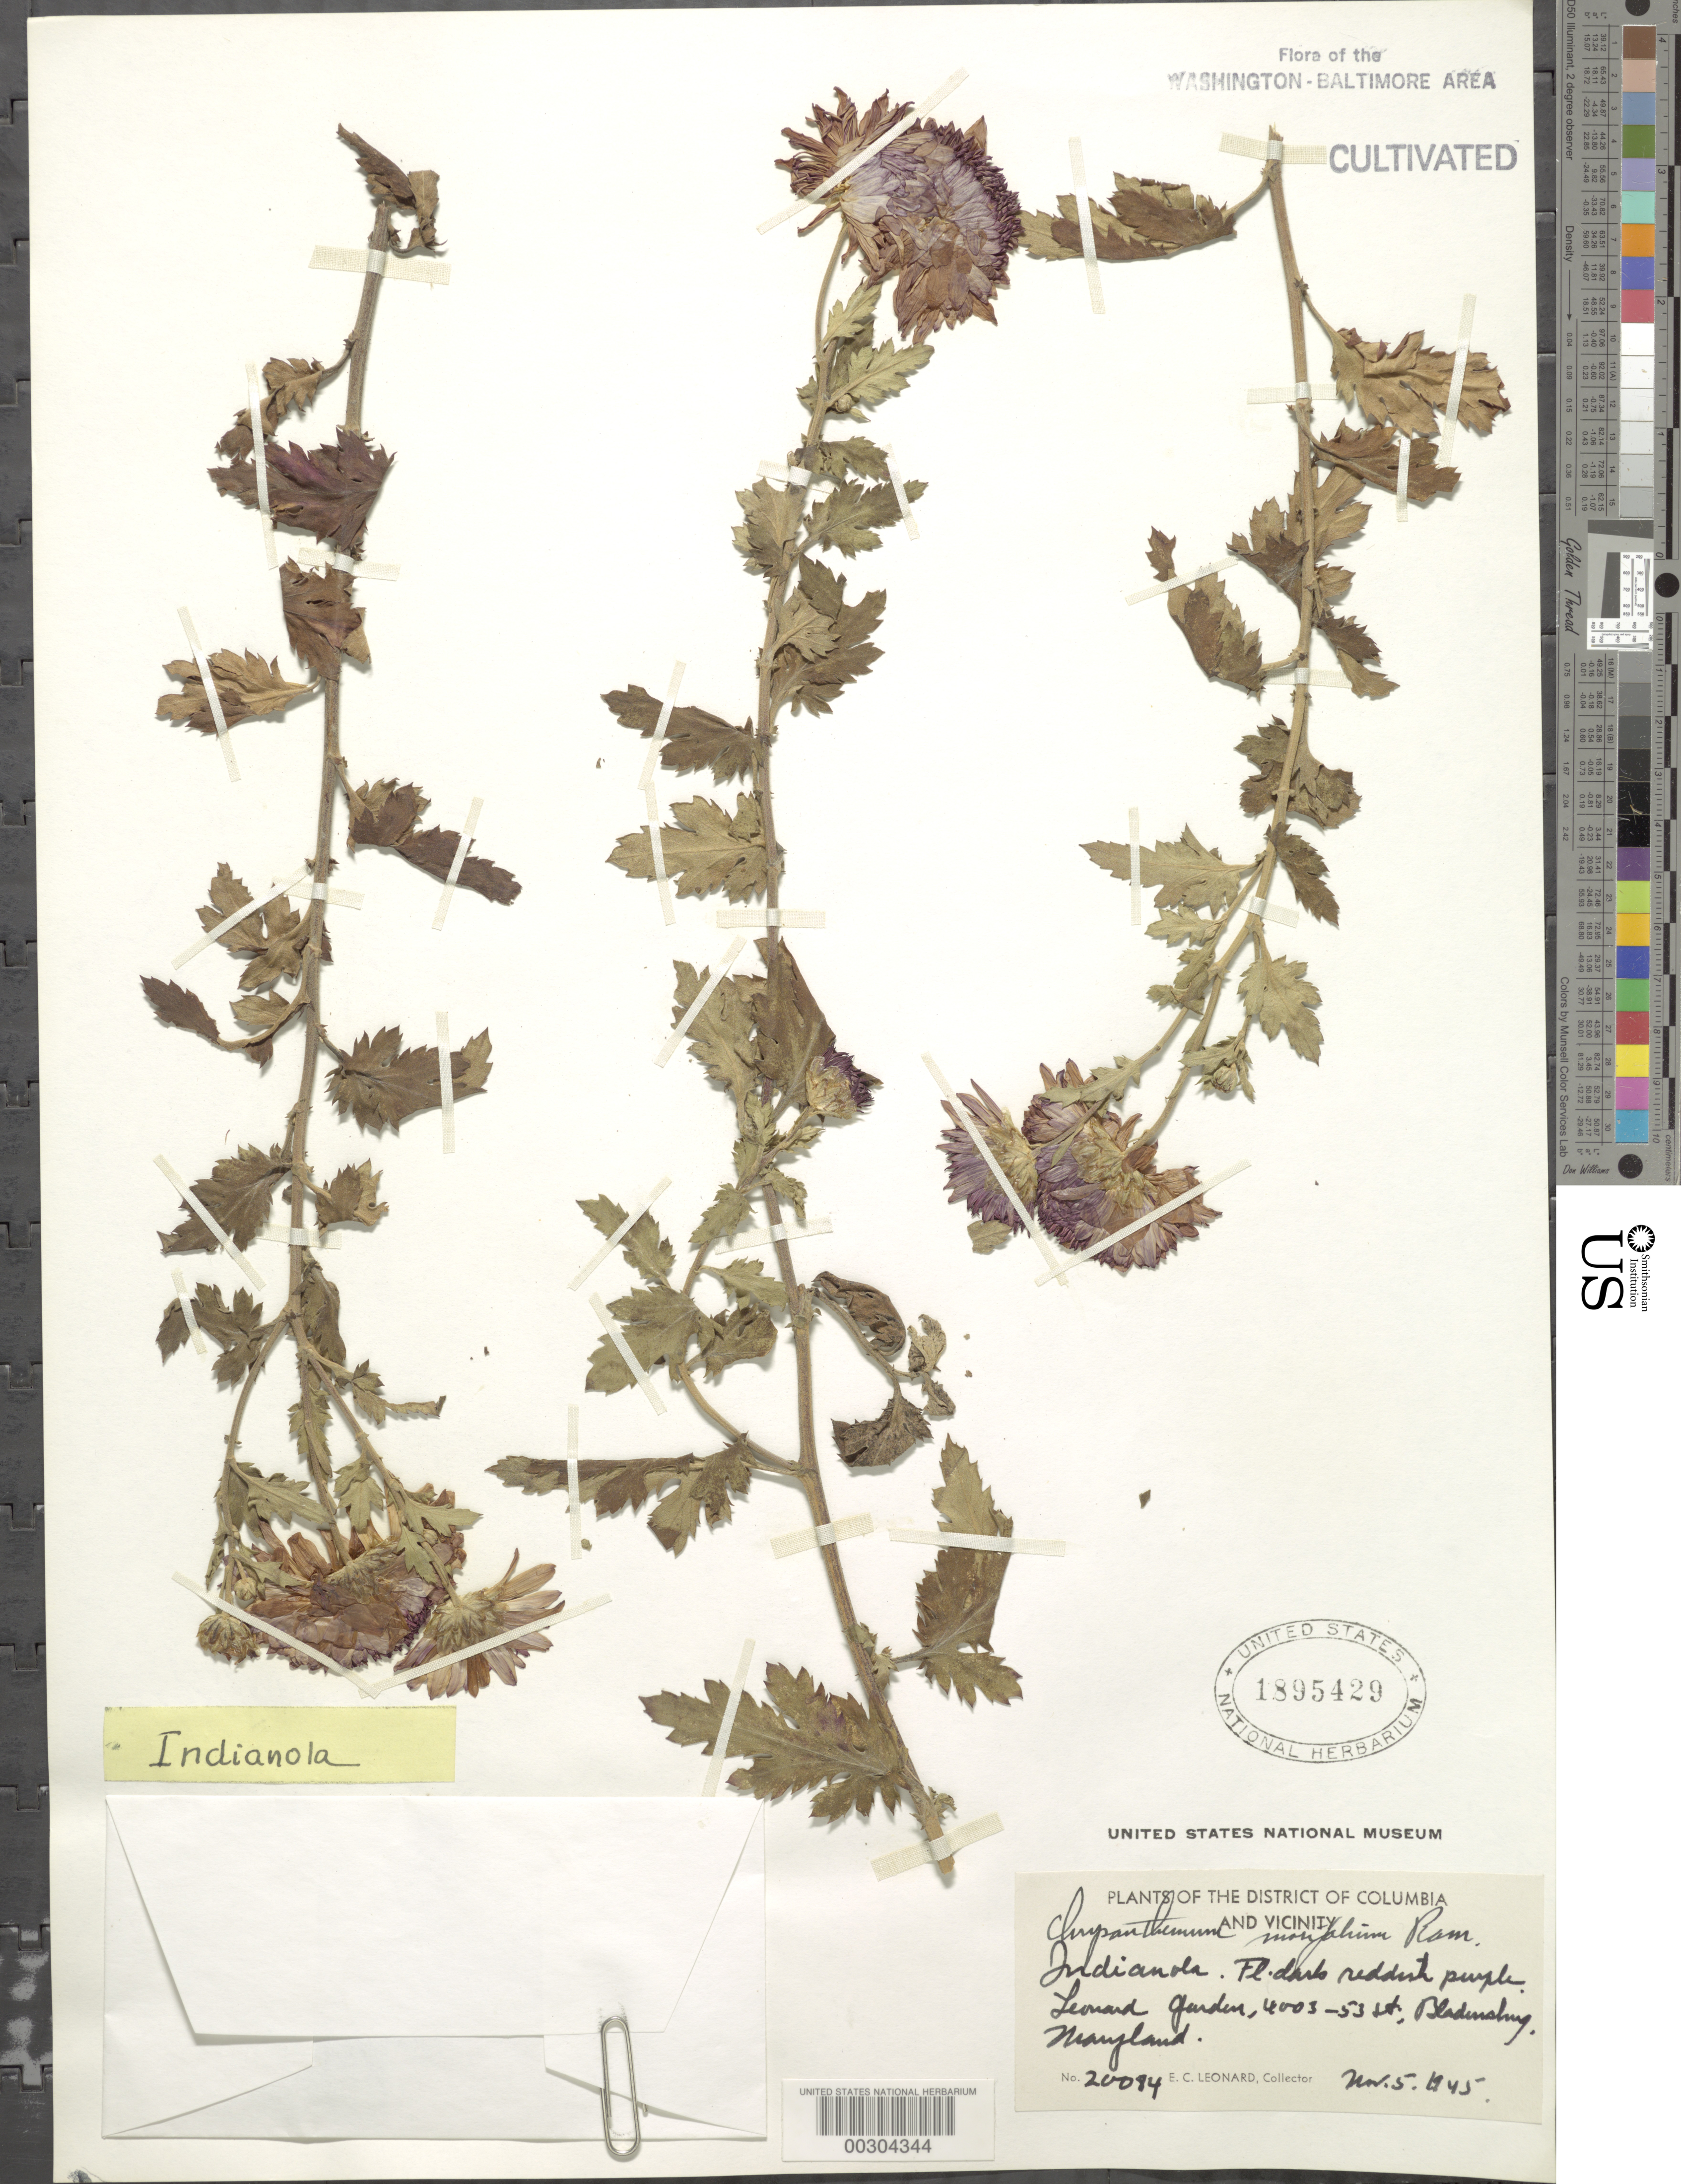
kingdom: Plantae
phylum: Tracheophyta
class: Magnoliopsida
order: Asterales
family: Asteraceae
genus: Chrysanthemum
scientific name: Chrysanthemum morifolium 'Indianola'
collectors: E. C. Leonard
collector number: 20084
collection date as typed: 05 Nov 1945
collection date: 1945-11-05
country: United States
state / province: Maryland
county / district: Prince George's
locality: Bladensburg, 4003 53 St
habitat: Garden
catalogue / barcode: US 1895429